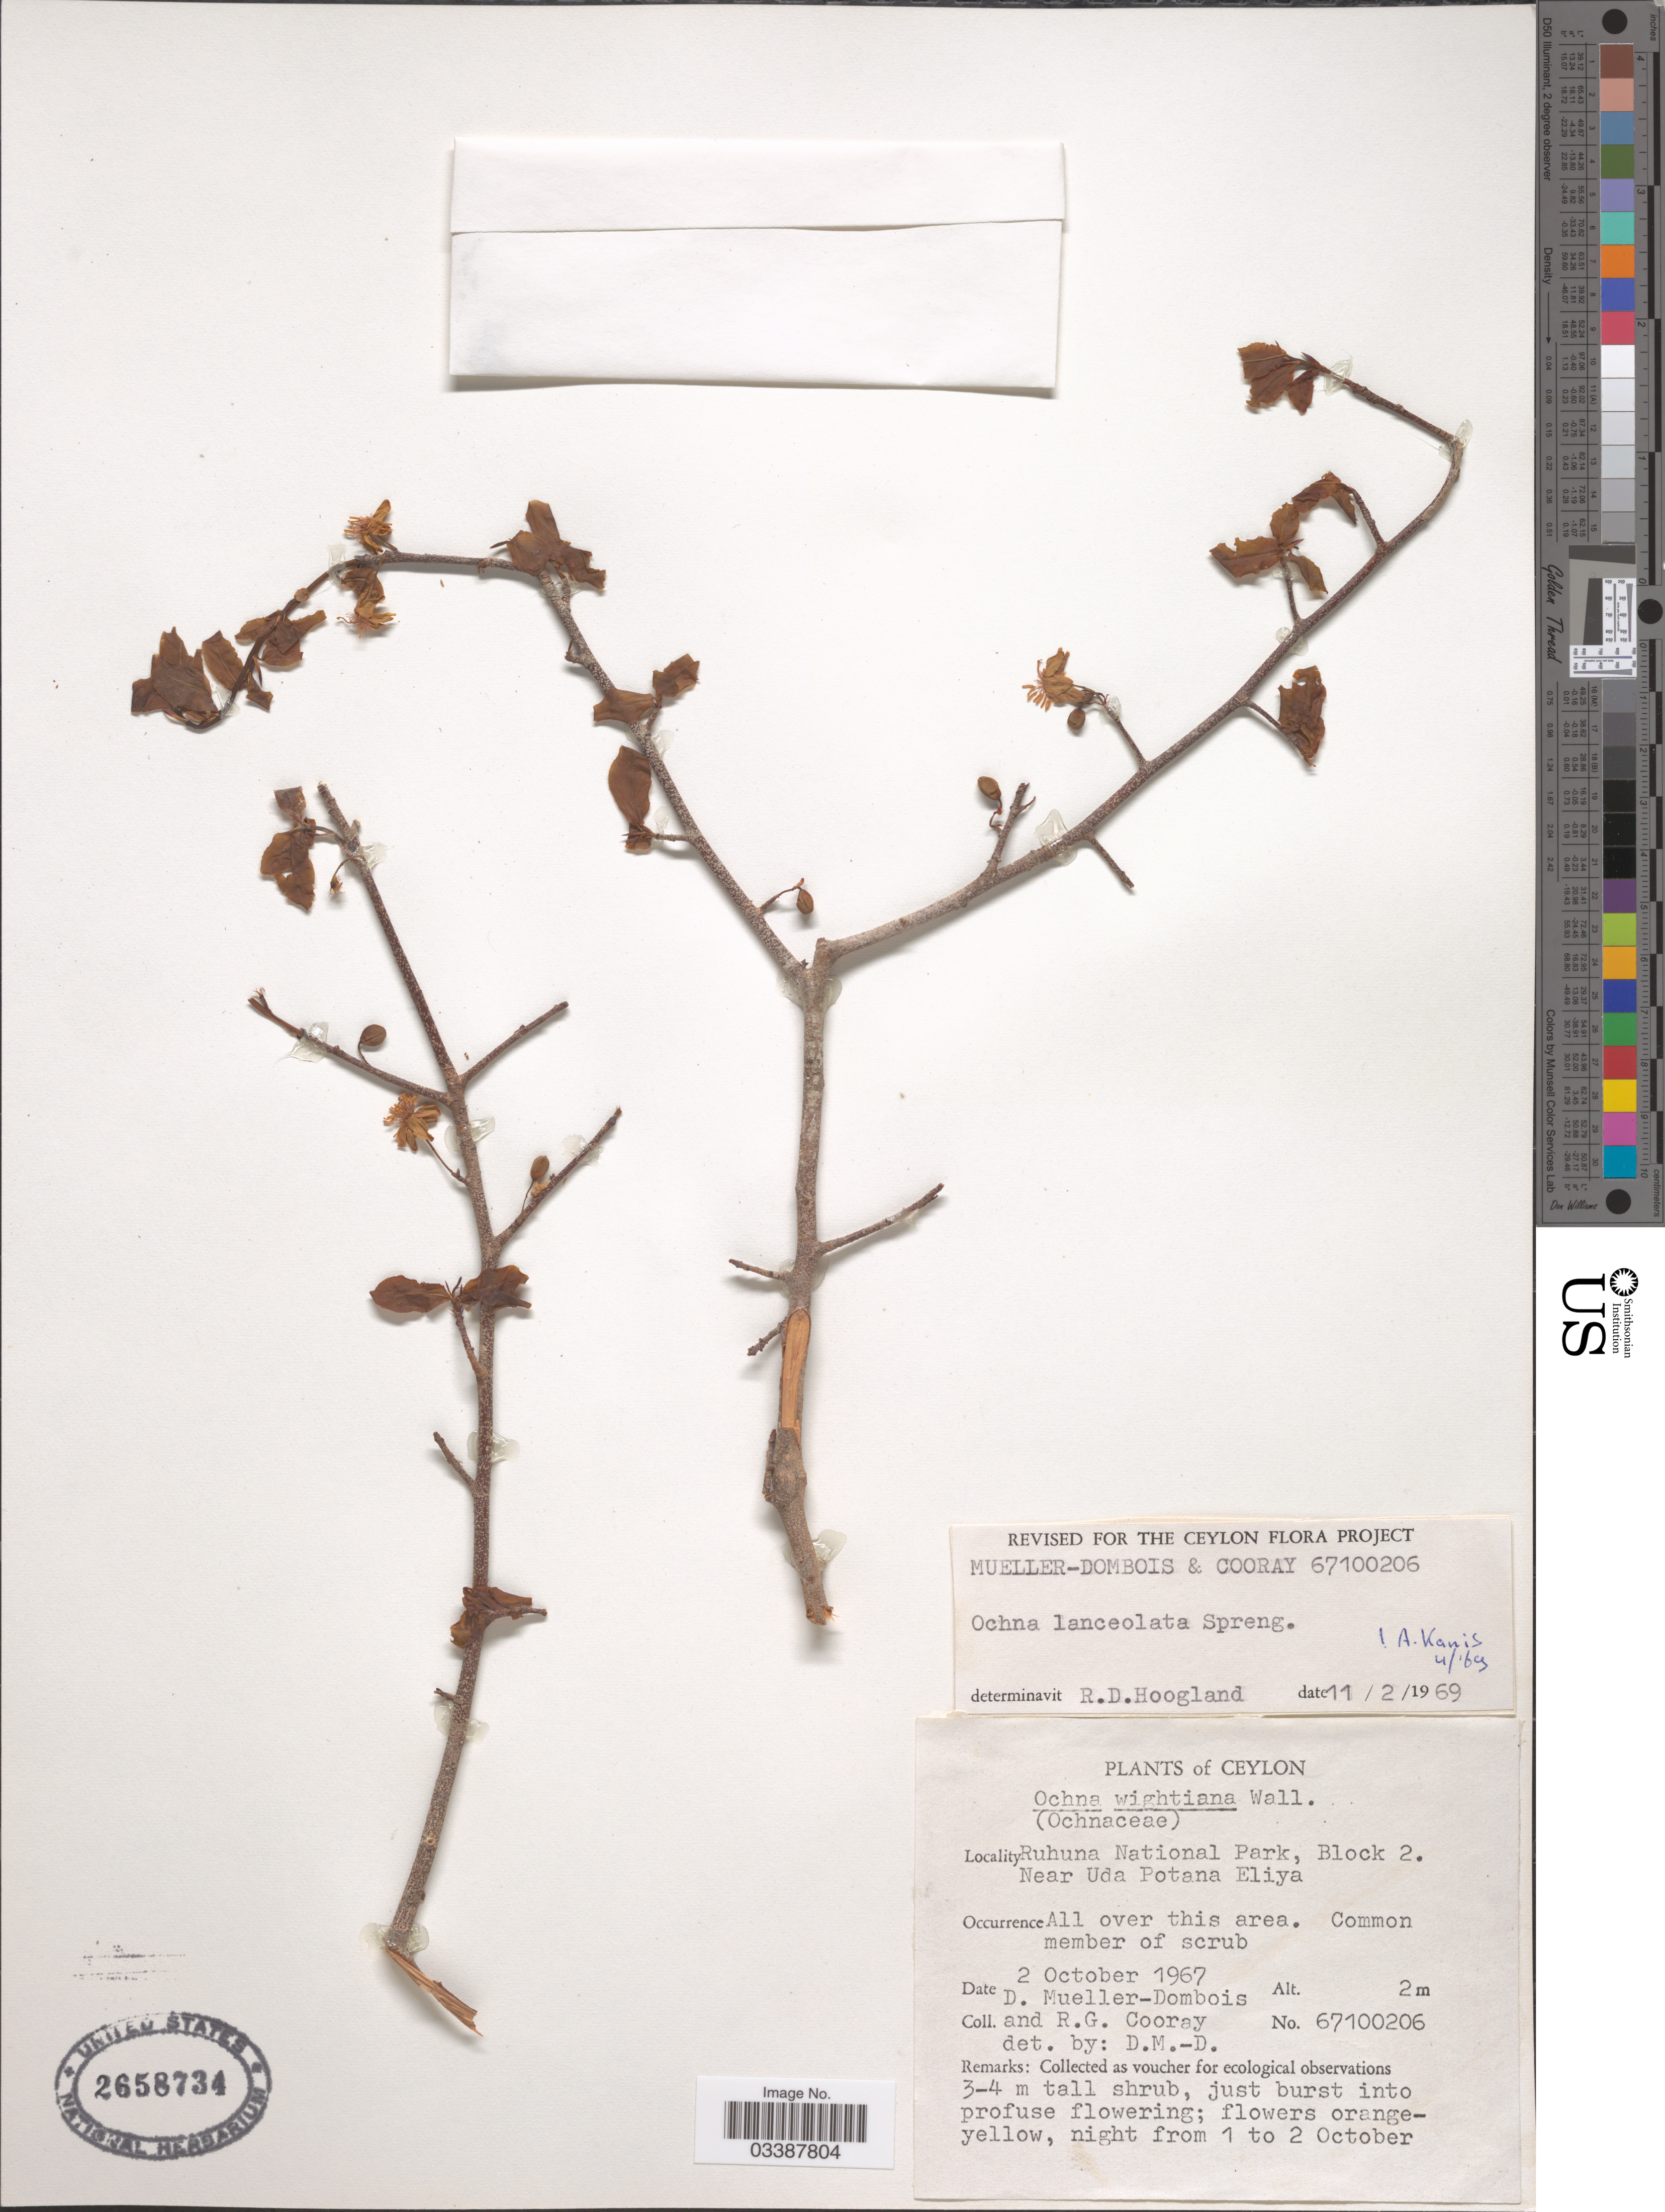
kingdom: Plantae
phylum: Tracheophyta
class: Magnoliopsida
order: Malpighiales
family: Ochnaceae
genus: Ochna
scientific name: Ochna lanceolata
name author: Spreng.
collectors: D. Mueller-Dombois & R. Cooray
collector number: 67100206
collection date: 1967-10-02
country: Sri Lanka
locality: Ceylon. Ruhuna National Park, Block 2. Near Uda Potana Eliya.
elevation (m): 2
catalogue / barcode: US 2658734